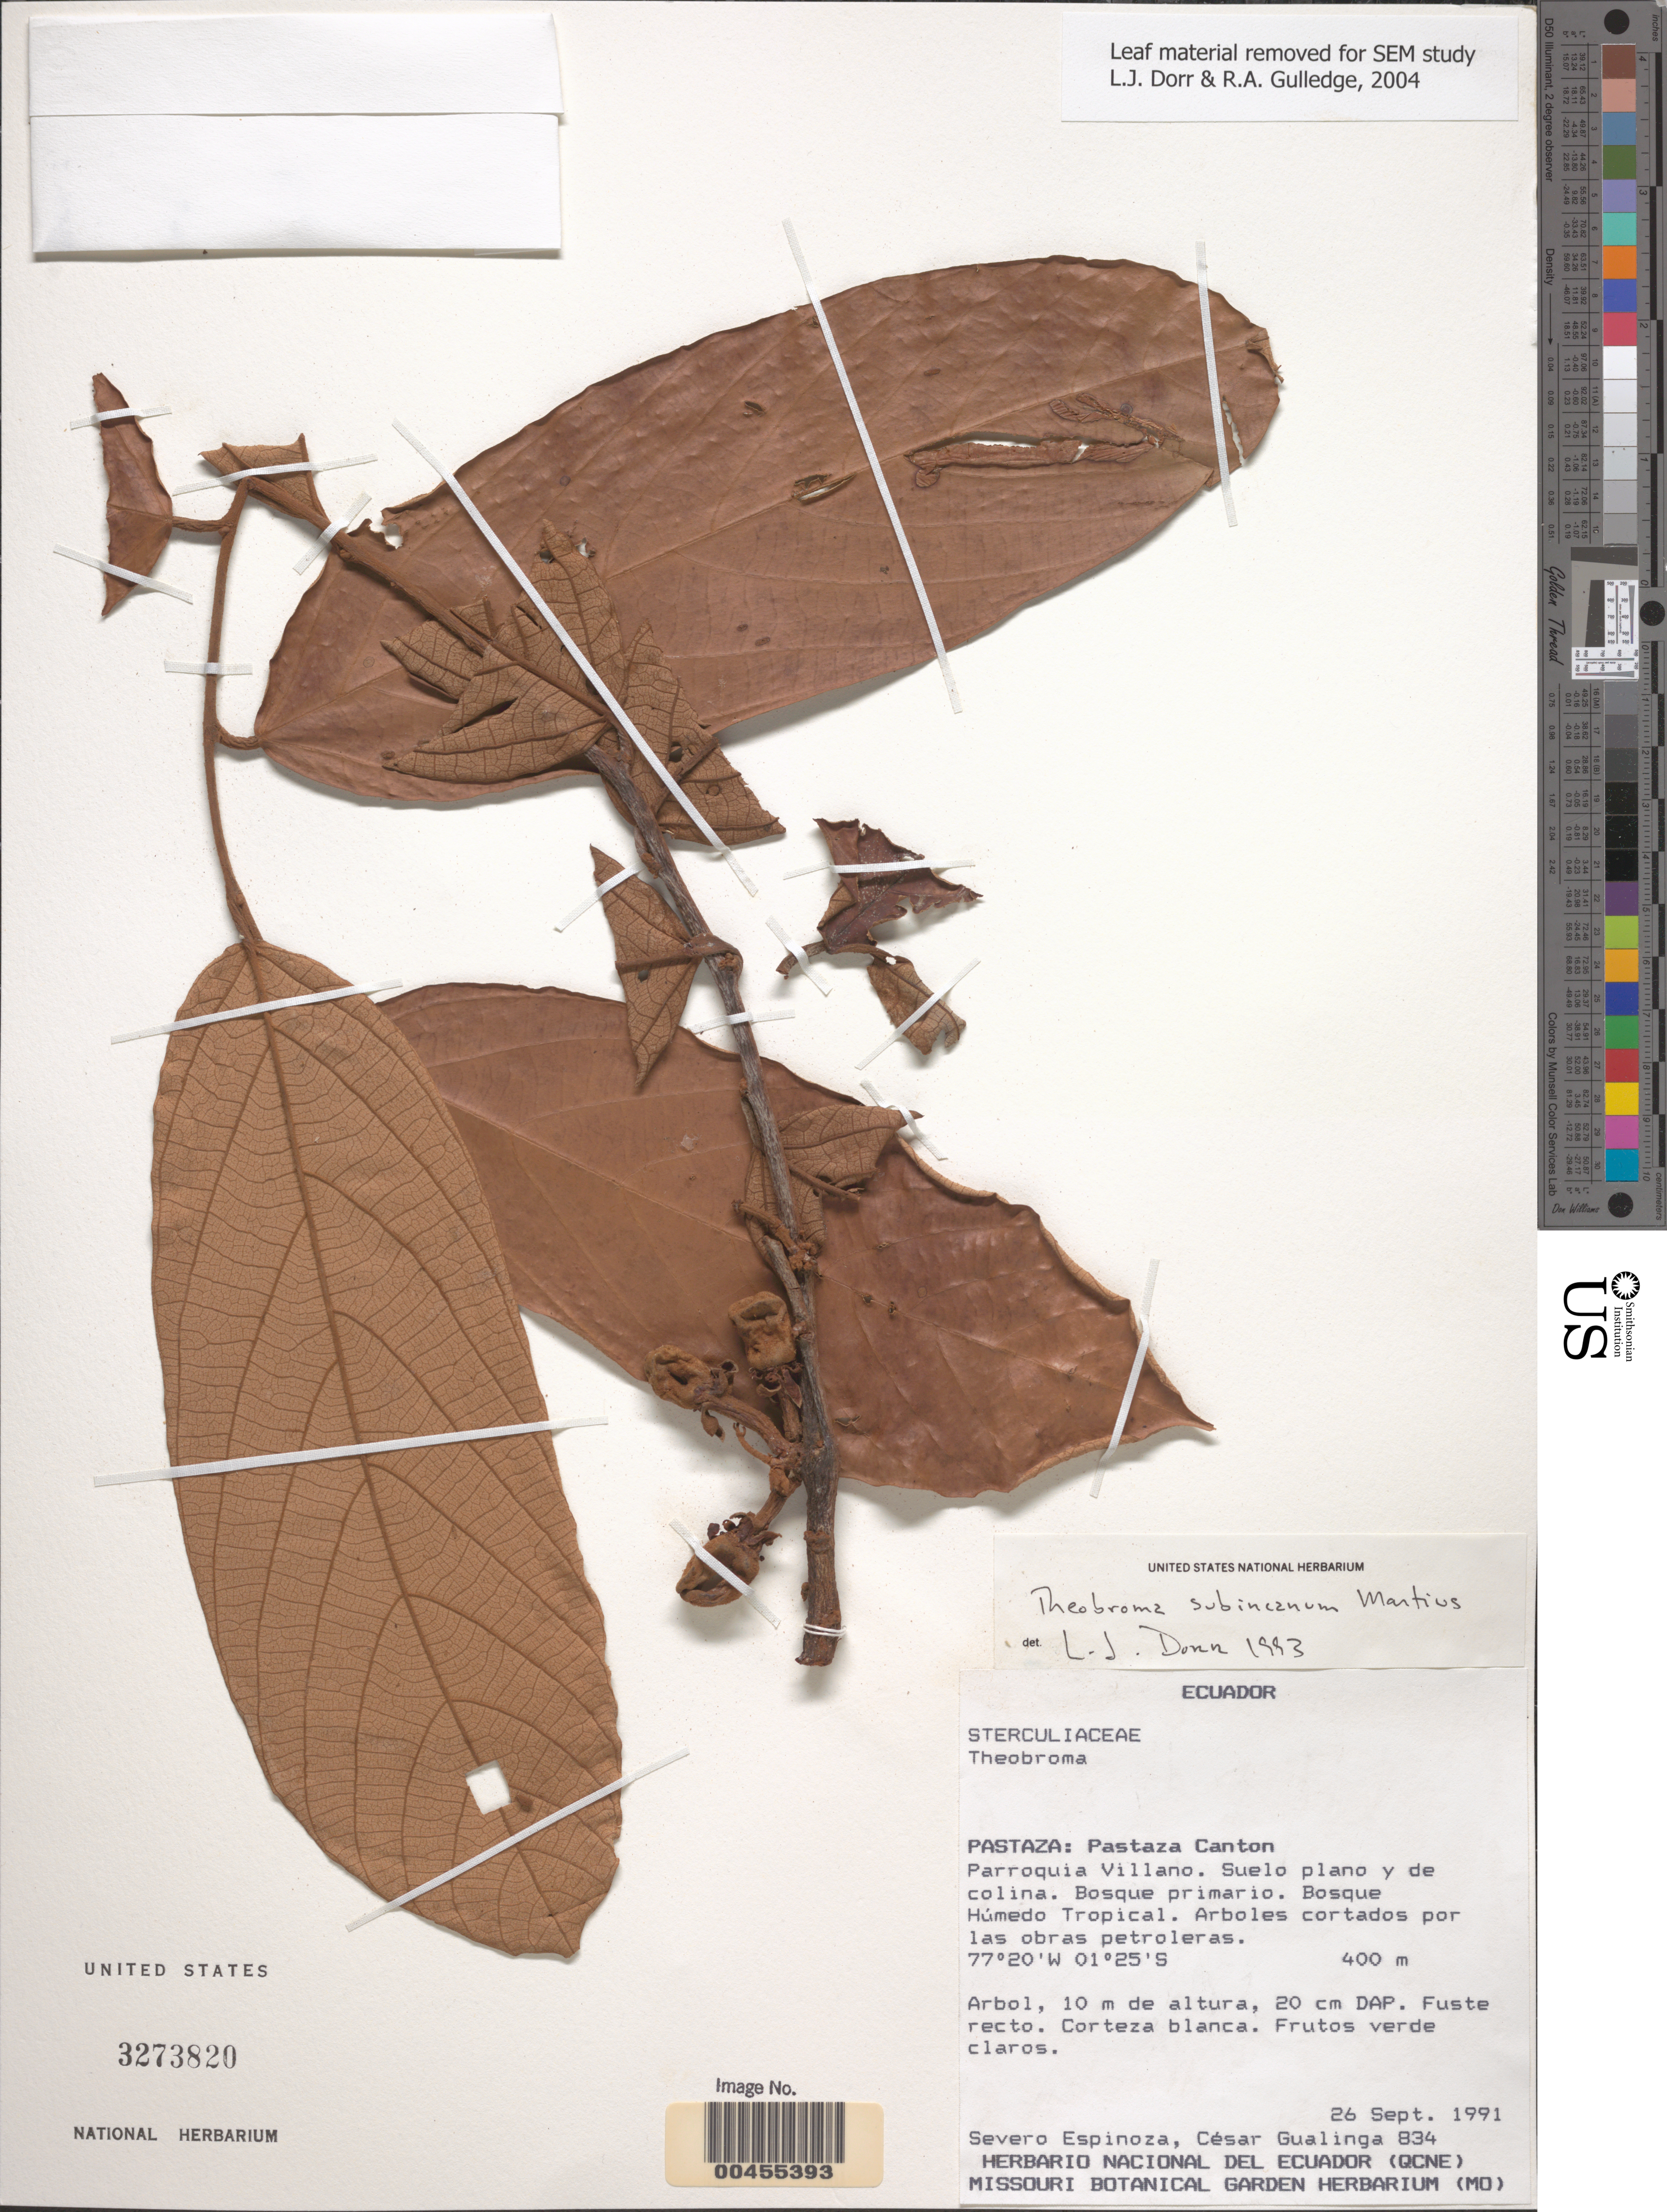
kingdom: Plantae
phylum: Tracheophyta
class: Magnoliopsida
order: Malvales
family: Malvaceae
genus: Theobroma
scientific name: Theobroma subincanum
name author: Mart.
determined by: Dorr, L. J., (BOT), Smithsonian Institution - National Museum of Natural History (UNITED STATES)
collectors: S. Espinoza & C. Gualinga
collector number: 834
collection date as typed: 26 Sep 1991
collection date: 1991-09-26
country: Ecuador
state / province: Pastaza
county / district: Pastaza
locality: Parroquia Villano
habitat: Bosque primario. Bosque Húmedo Tropical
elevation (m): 400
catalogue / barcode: US 3273820